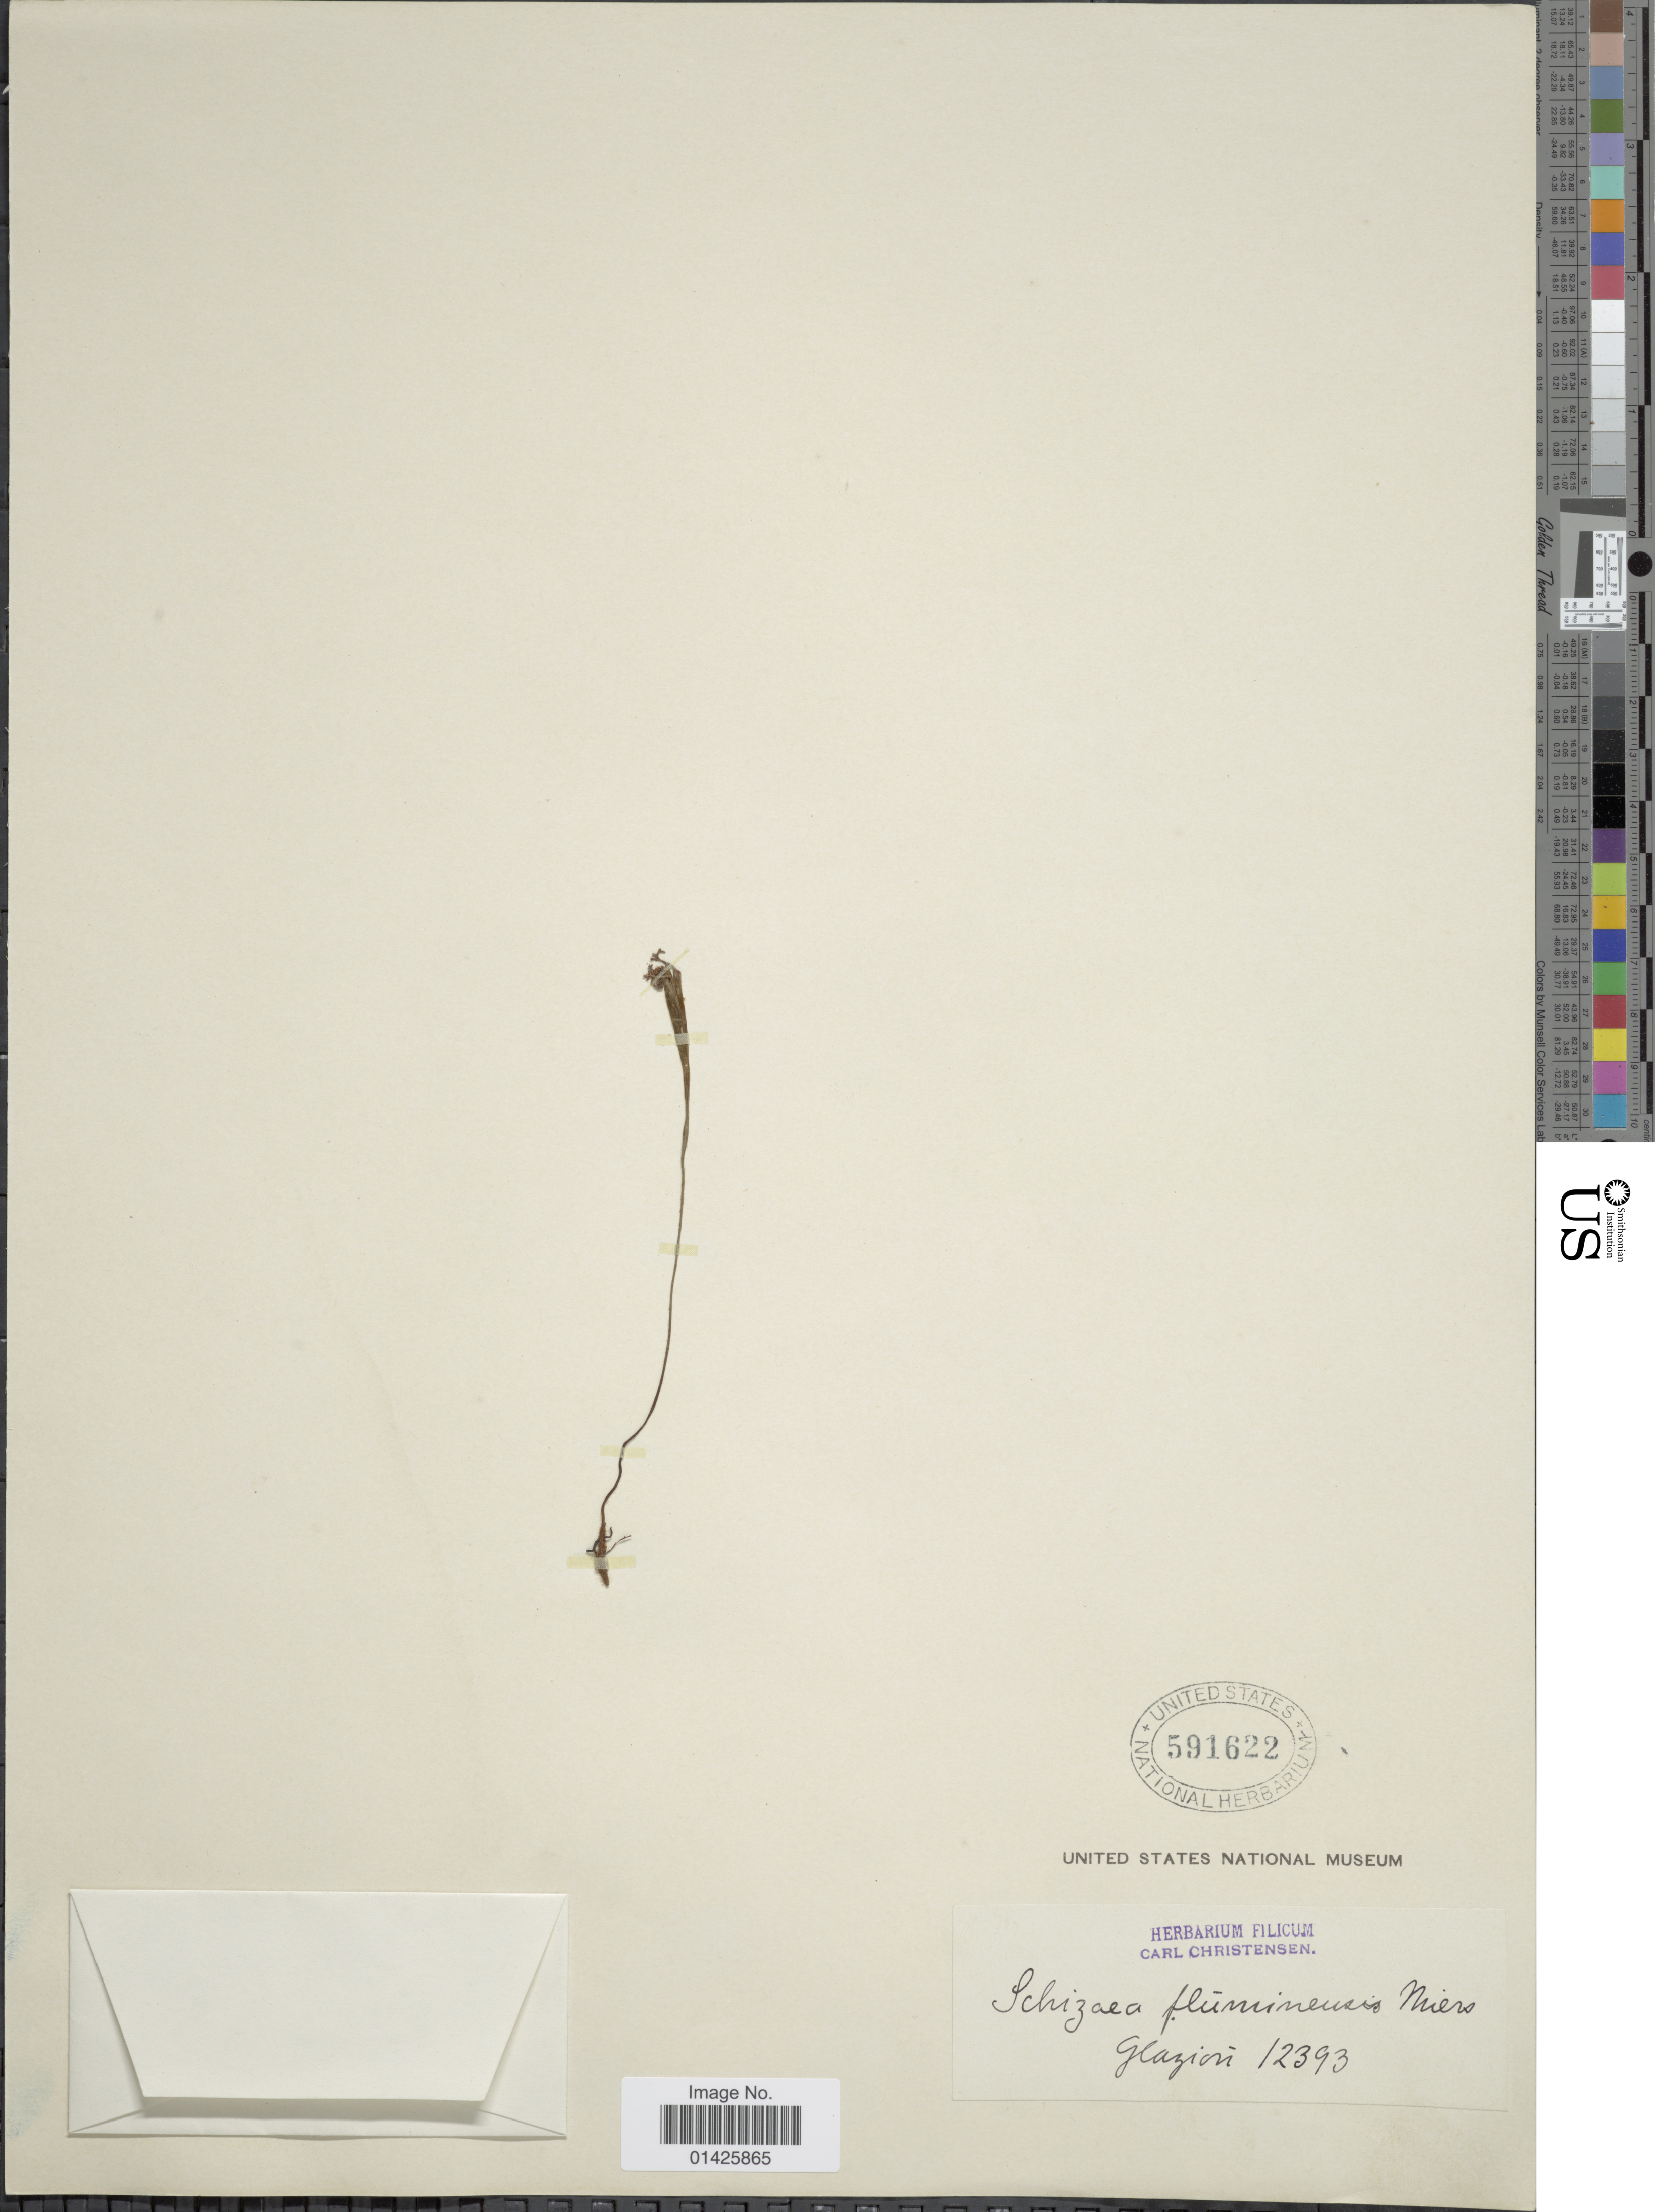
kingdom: Plantae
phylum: Tracheophyta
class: Polypodiopsida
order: Schizaeales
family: Schizaeaceae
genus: Schizaea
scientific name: Schizaea elegans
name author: (Vahl) Sw.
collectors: Glaziou, --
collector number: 12393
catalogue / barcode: US 591622